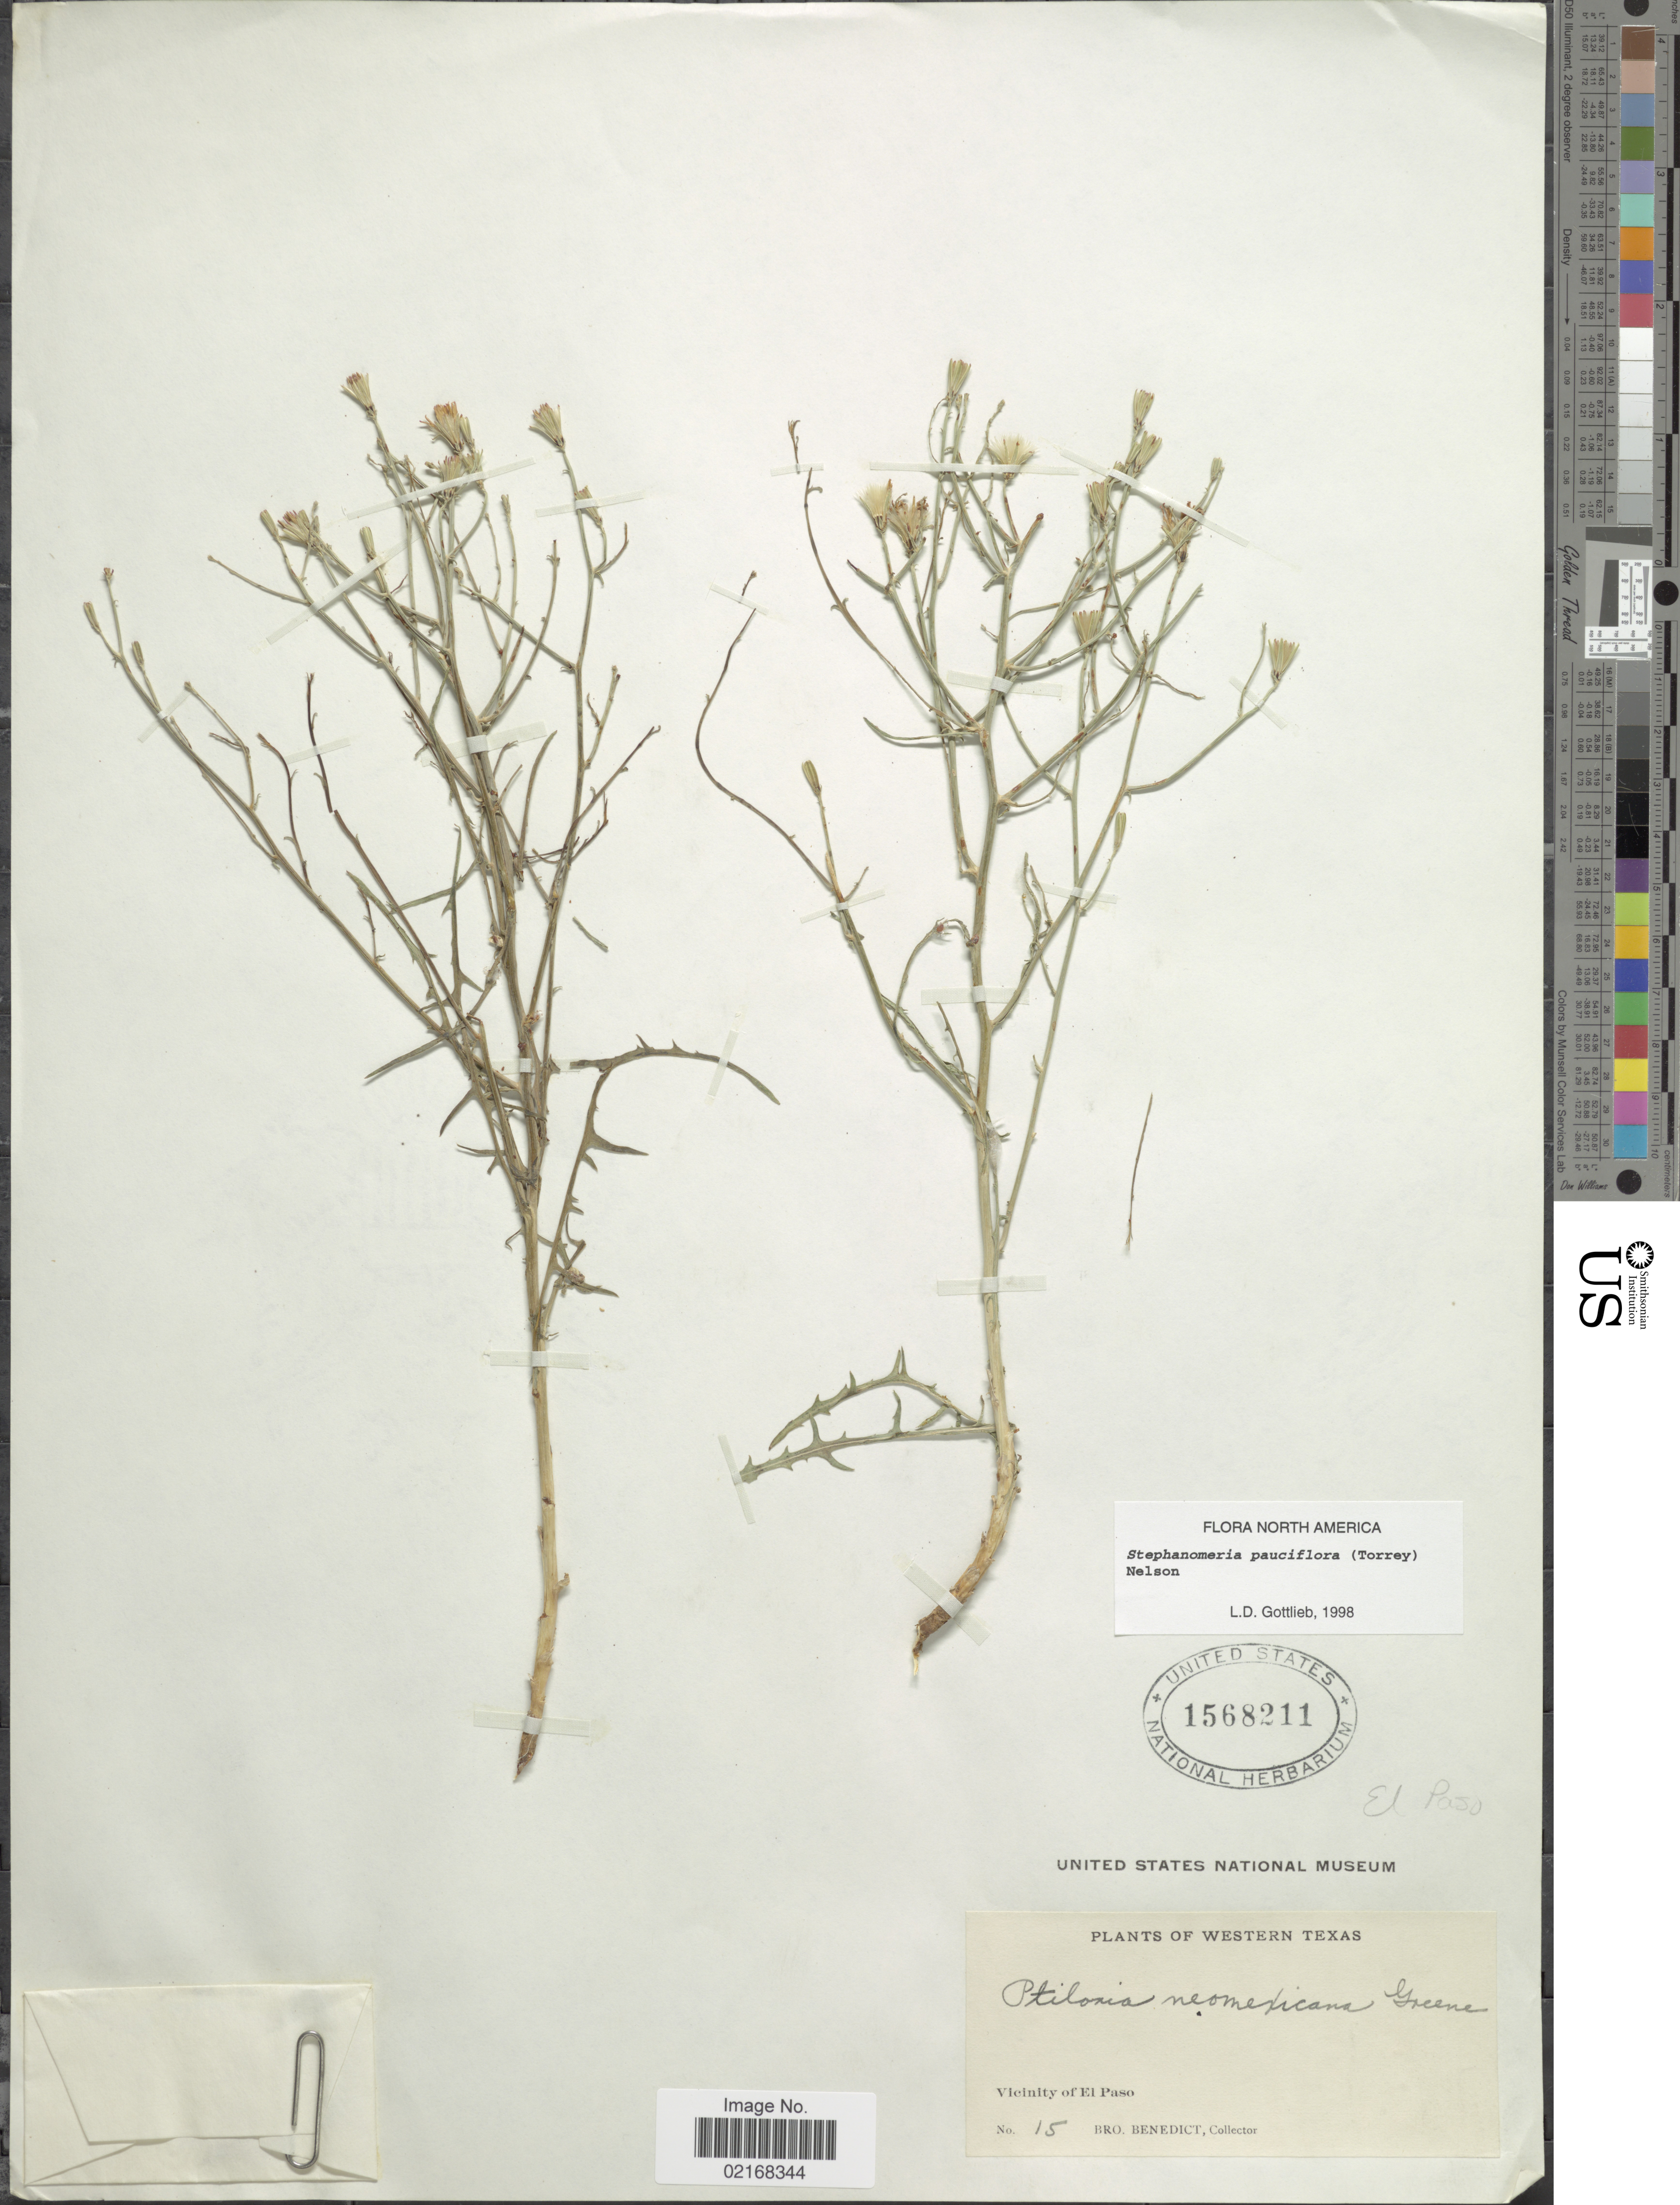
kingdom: Plantae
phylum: Tracheophyta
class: Magnoliopsida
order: Asterales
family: Asteraceae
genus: Stephanomeria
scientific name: Stephanomeria pauciflora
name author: (Torr.) A. Nelson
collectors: Bro. Benedict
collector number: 15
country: United States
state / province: Texas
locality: Western Texas. Vicinity of El Paso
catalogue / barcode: US 1568211